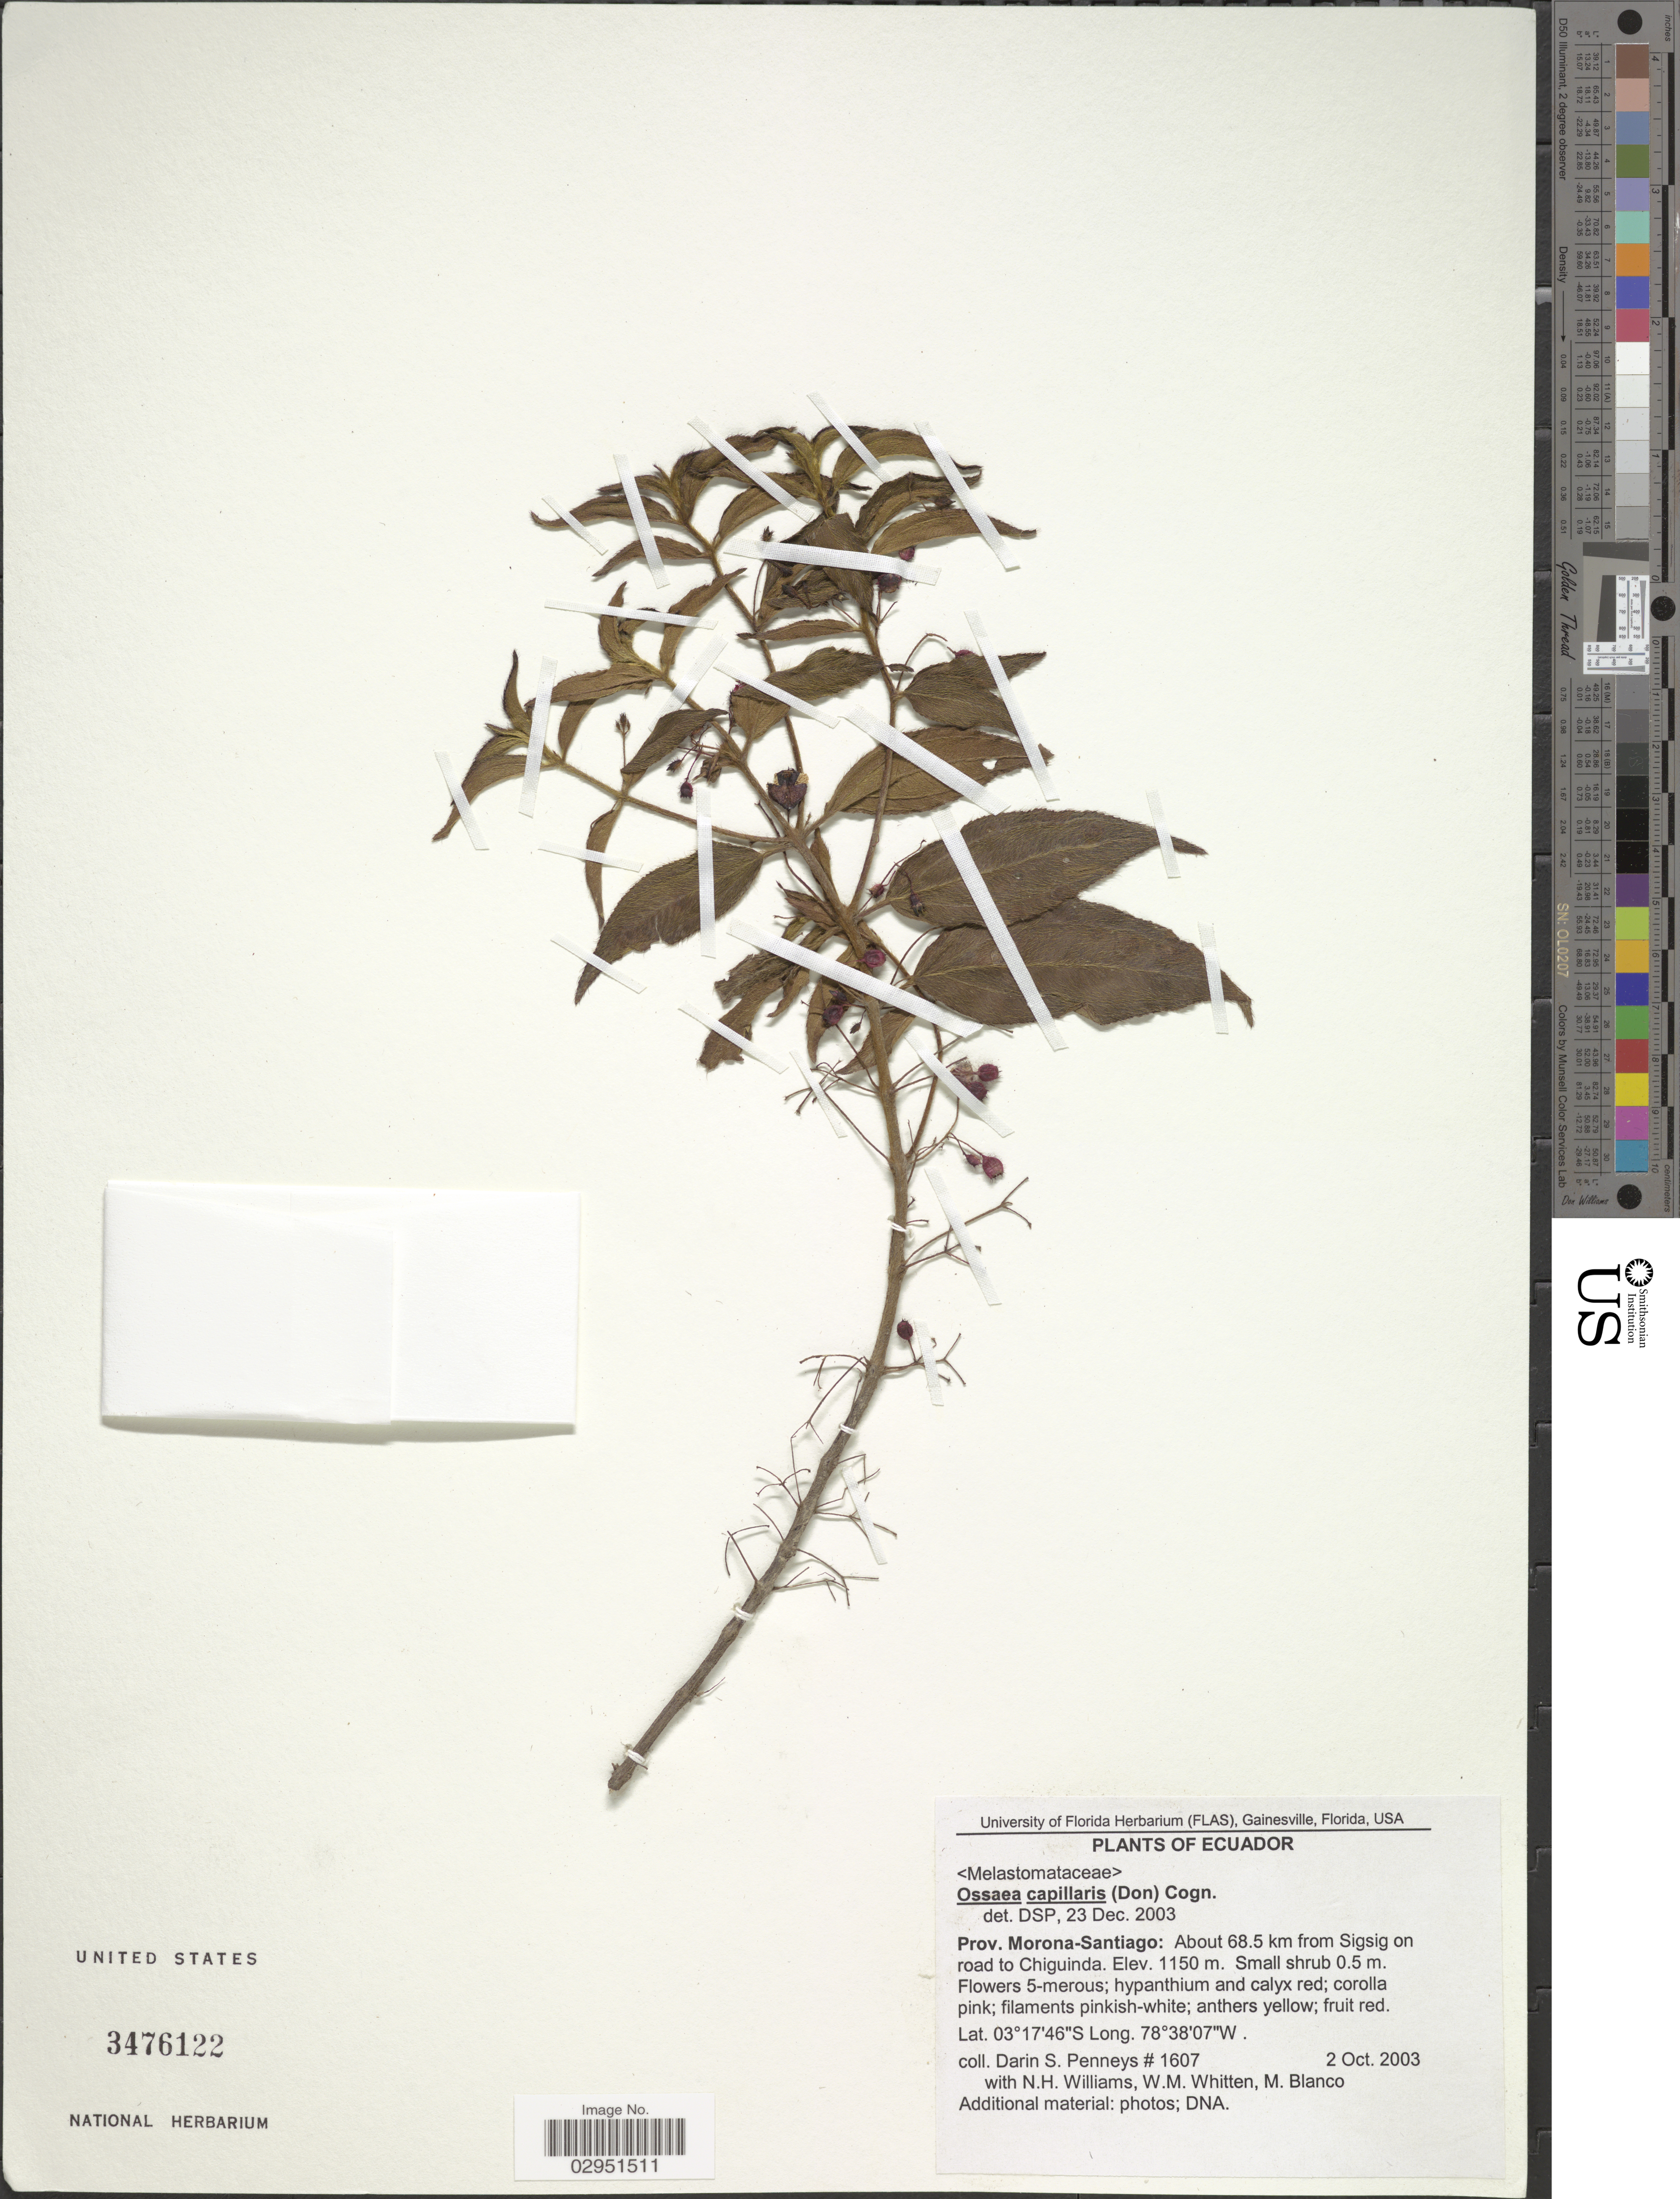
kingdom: Plantae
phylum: Tracheophyta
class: Magnoliopsida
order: Myrtales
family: Melastomataceae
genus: Ossaea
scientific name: Ossaea capillaris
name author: (D. Don) Cogn.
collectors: D. S. Penneys, N. H. Williams, W. M. Whitten & M. Blanco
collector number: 1607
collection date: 2003-10-02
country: Ecuador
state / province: Morona-Santiago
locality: About 68.5 km from Sigsig on road to Chiguinda.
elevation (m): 1150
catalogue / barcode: US 3476122